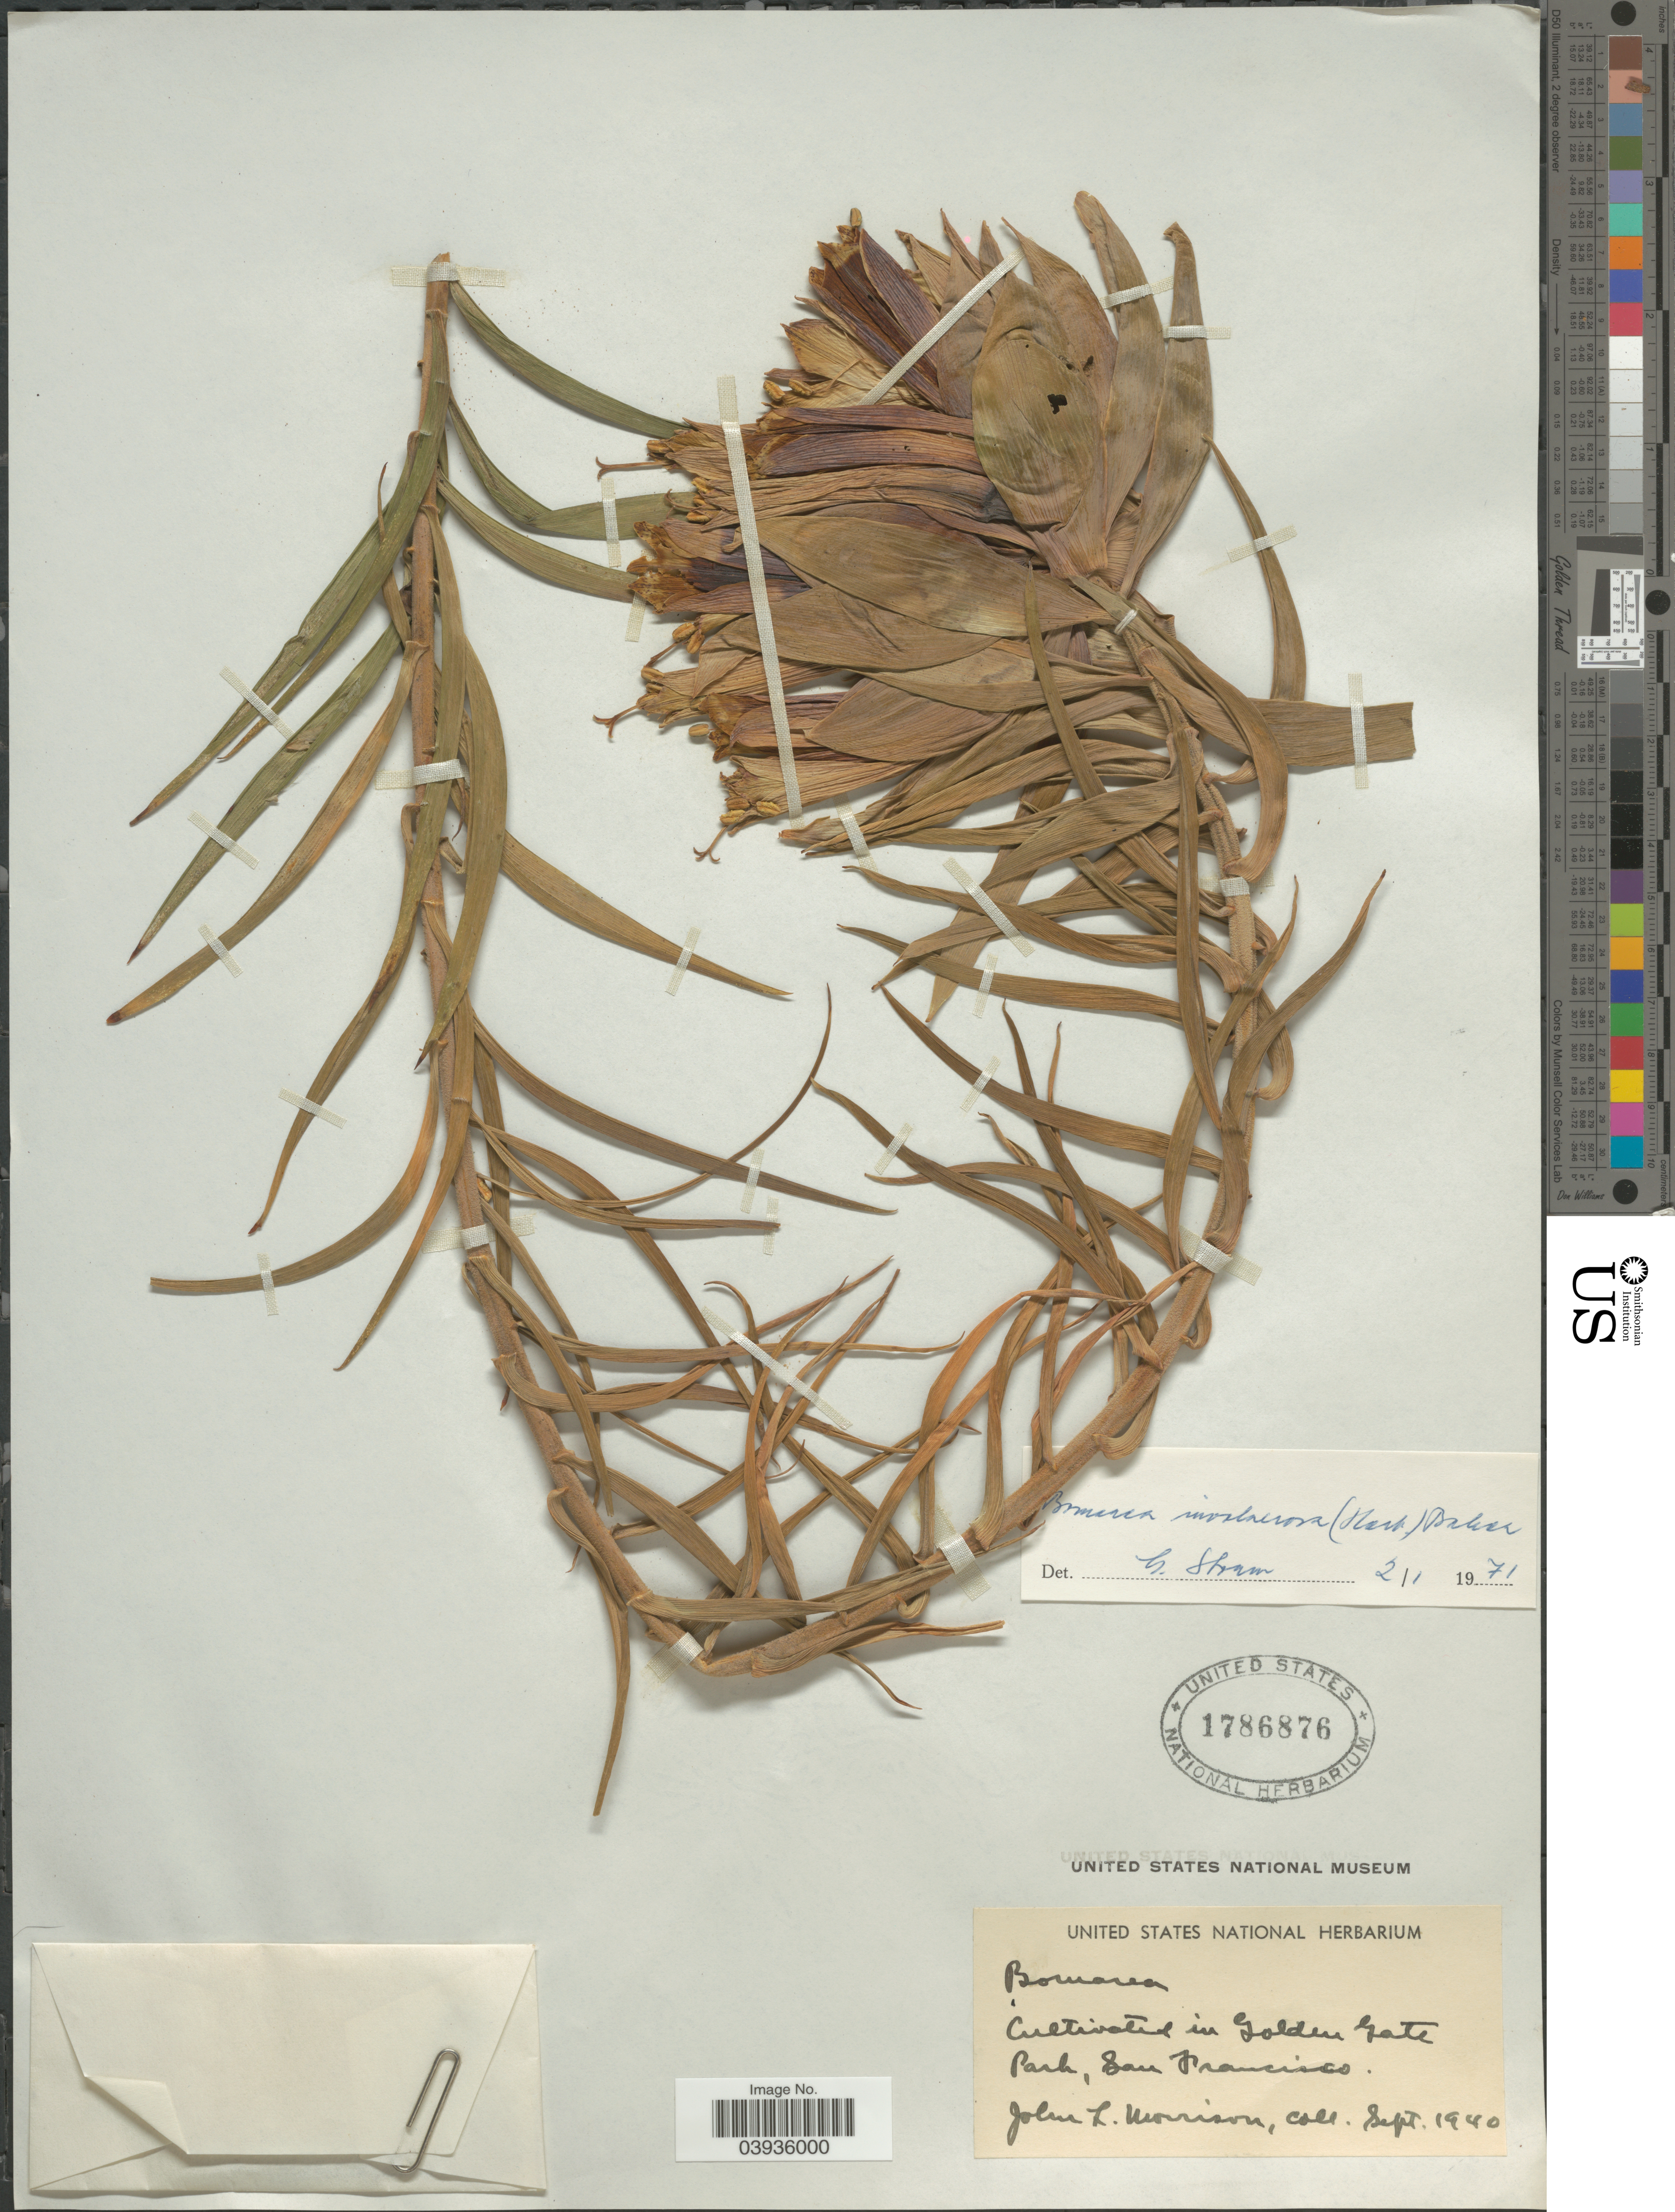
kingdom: Plantae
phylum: Tracheophyta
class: Liliopsida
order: Liliales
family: Alstroemeriaceae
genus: Bomarea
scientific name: Bomarea involucrosa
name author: (Herb.) Baker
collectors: J. Morrison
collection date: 1940-09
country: United States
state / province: California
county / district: San Francisco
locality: In Golden Gate Park, San Francisco.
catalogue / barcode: US 1786876